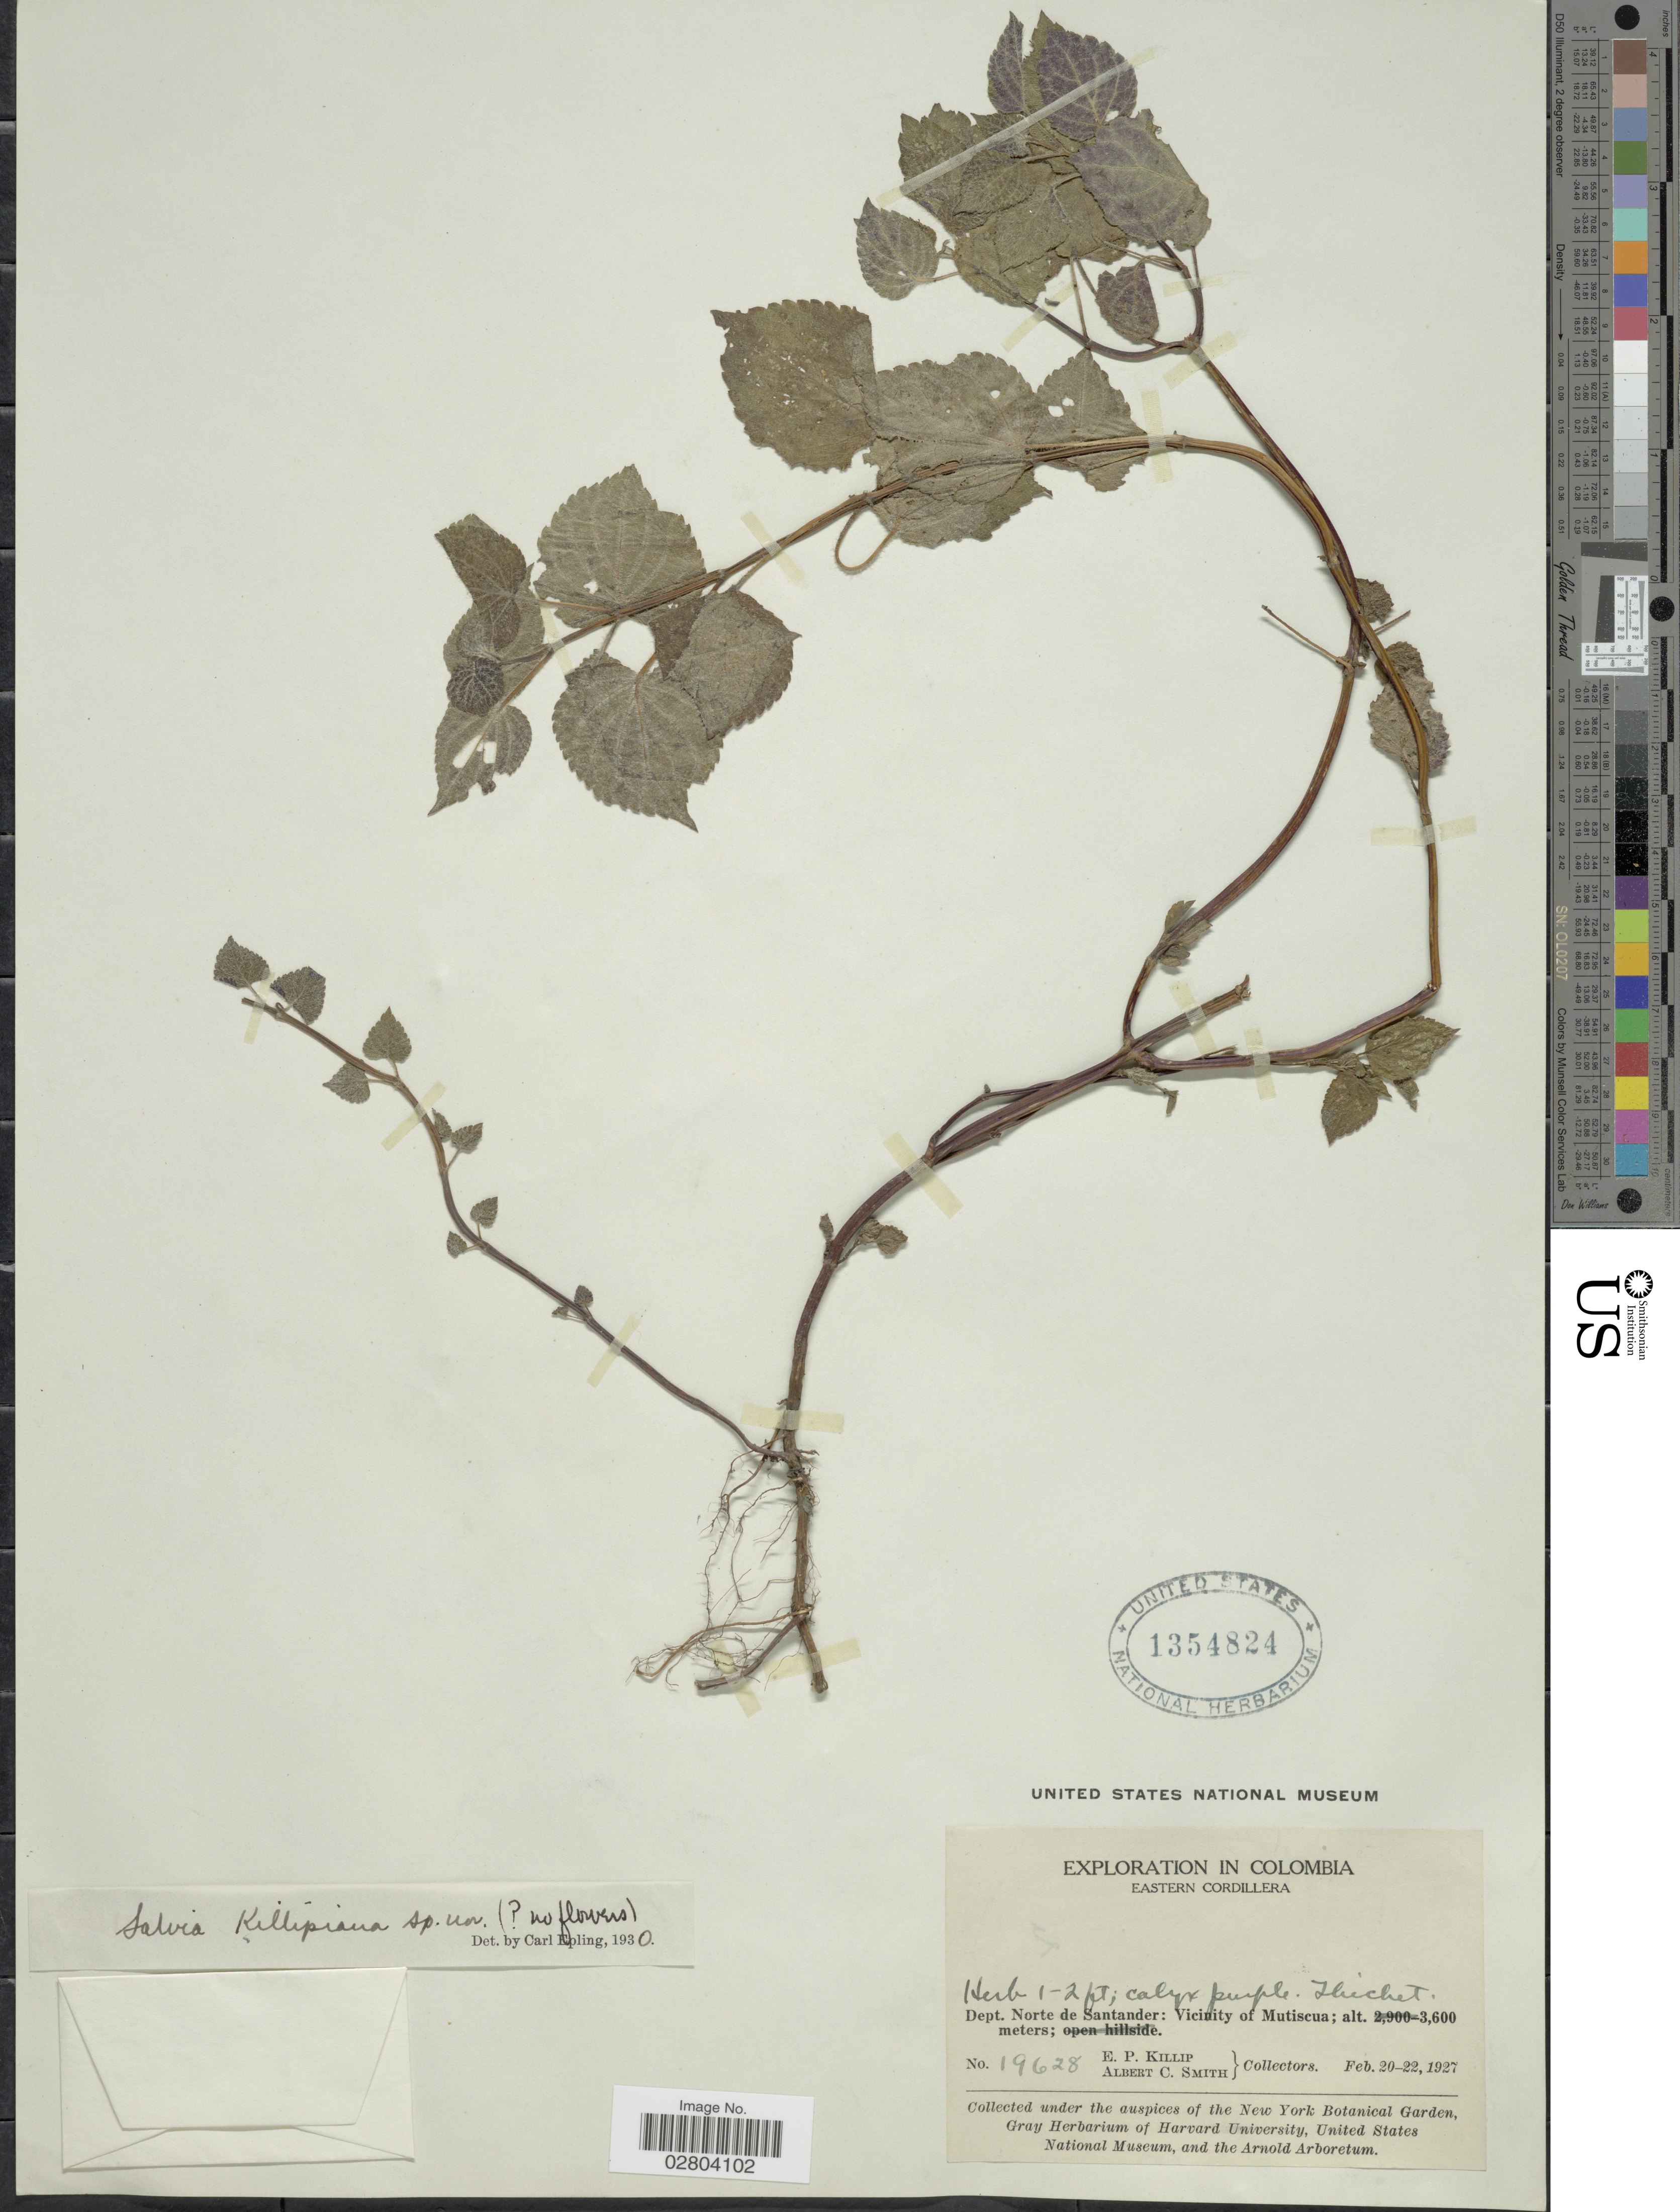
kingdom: Plantae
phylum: Tracheophyta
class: Magnoliopsida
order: Lamiales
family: Lamiaceae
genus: Salvia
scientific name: Salvia carnea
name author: Kunth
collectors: E. P. Killip & A. C. Smith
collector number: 19628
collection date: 1927-02-20/1927-02-22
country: Colombia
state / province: Norte de Santander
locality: Eastern Cordillera. Dept. Norte de Santander: Vicinity of Mutiscua.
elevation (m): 3600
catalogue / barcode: US 1354824